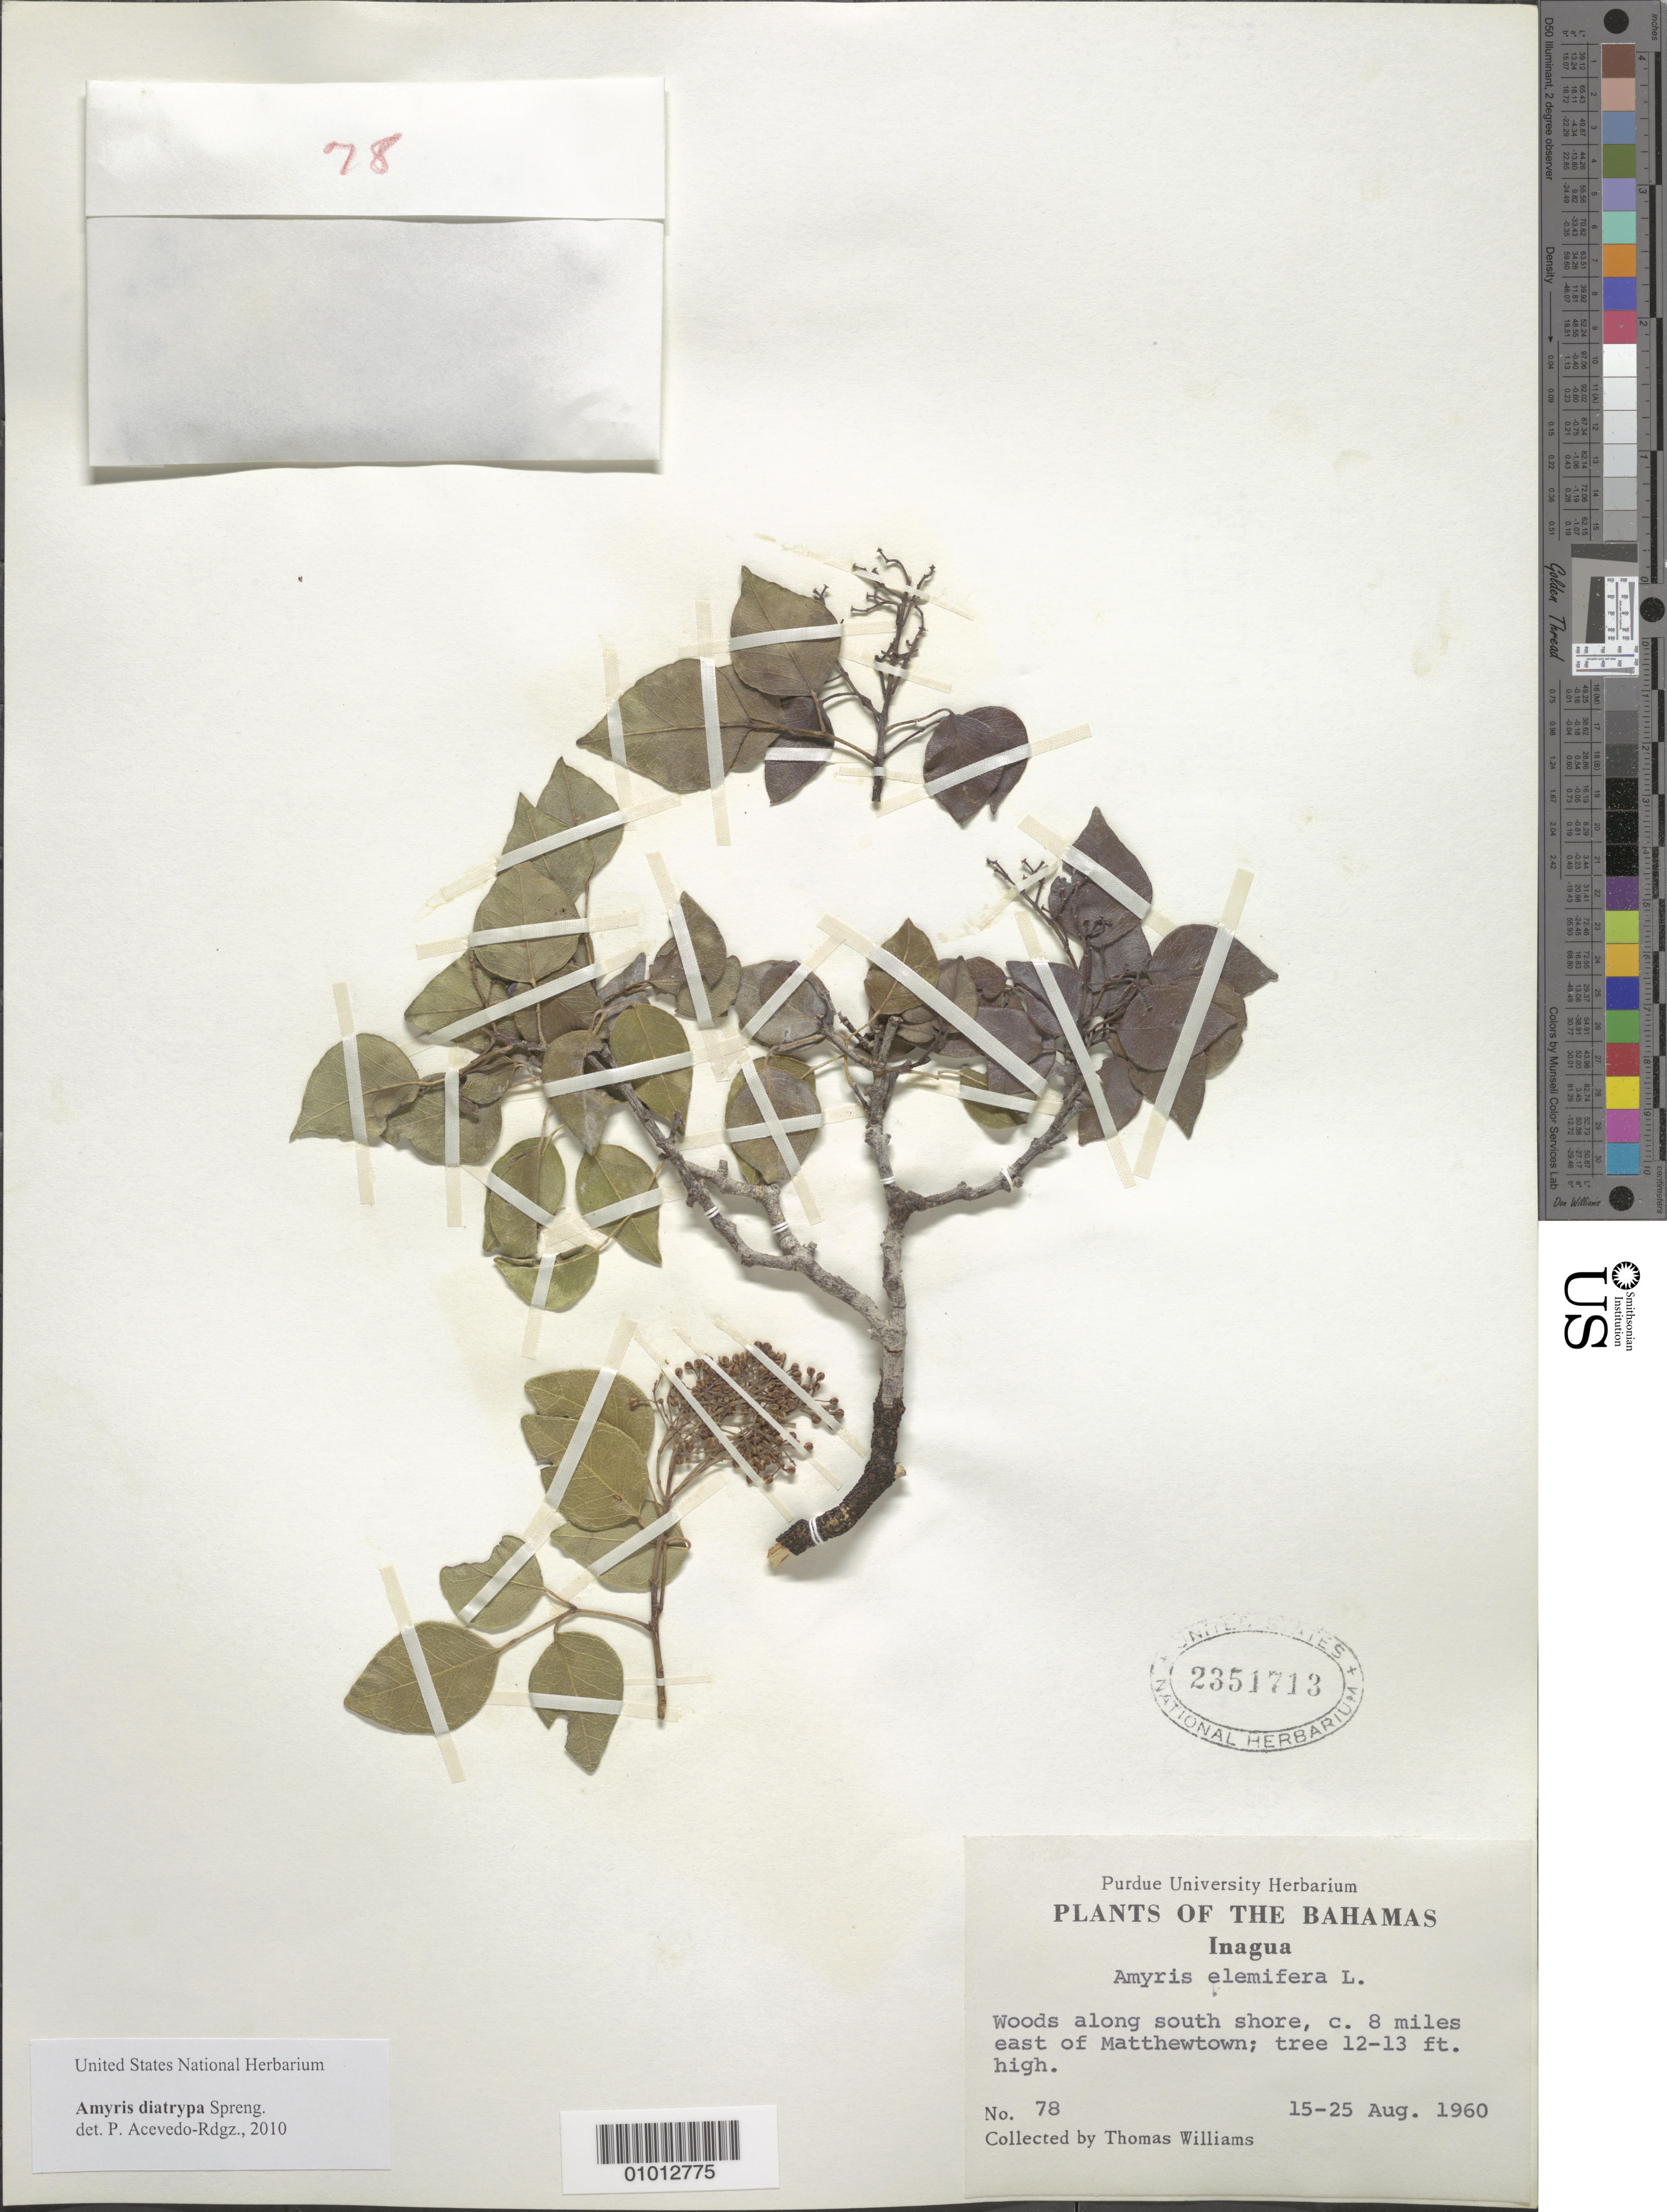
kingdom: Plantae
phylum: Tracheophyta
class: Magnoliopsida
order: Sapindales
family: Rutaceae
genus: Amyris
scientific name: Amyris diatrypa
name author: Spreng.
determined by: Acevedo-Rodríguez, P., (BOT), Smithsonian Institution - National Museum of Natural History (UNITED STATES)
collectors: T. Williams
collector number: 78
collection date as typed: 15 Aug 1960 to 25 Aug 1960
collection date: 1960-08-15/1960-08-25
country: Bahamas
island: Inagua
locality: About 8 miles east of Matthewtown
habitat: Woods along shore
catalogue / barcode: US 2351713